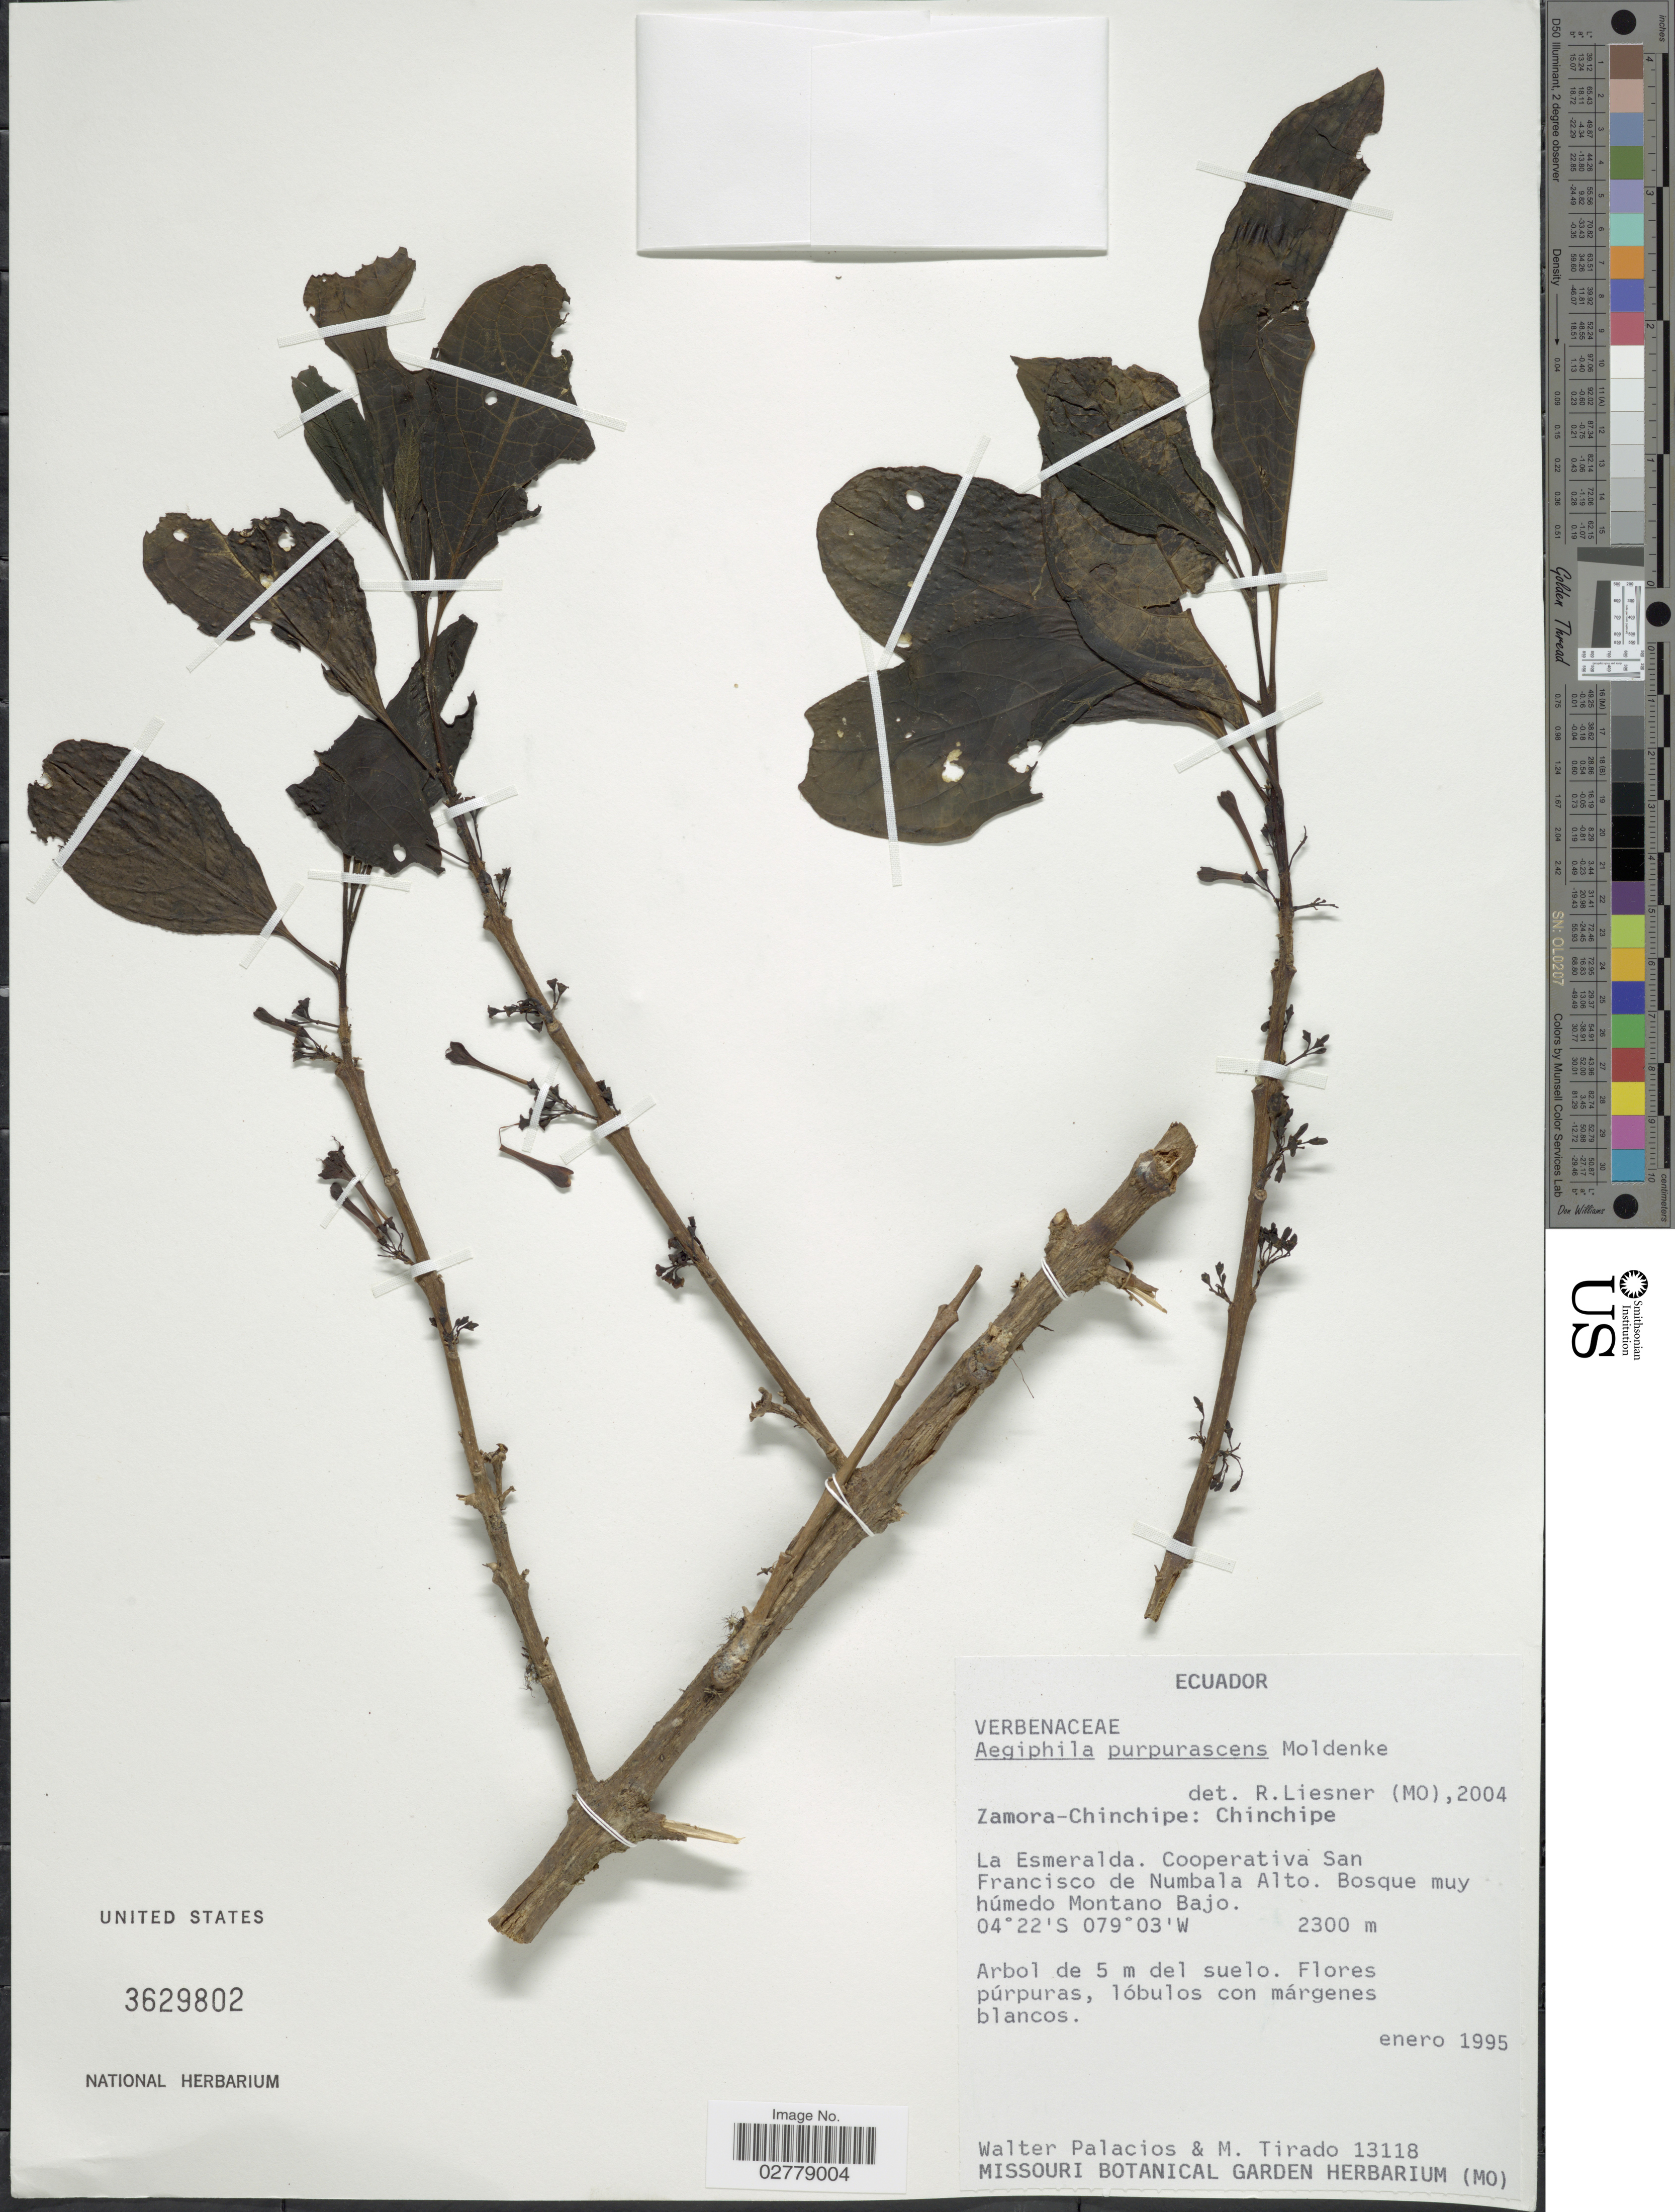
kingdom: Plantae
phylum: Tracheophyta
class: Magnoliopsida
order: Lamiales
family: Lamiaceae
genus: Aegiphila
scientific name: Aegiphila purpurascens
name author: Moldenke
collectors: W. Palacios & M. Tirado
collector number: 13118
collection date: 1995-01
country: Ecuador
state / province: Zamora-Chinchipe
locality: Chinchipe. La Esmeralda. Cooperativa San Francisco de Numbala Alto. Bosque muy húmedo Montano Bajo.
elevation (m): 2300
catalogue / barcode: US 3629802